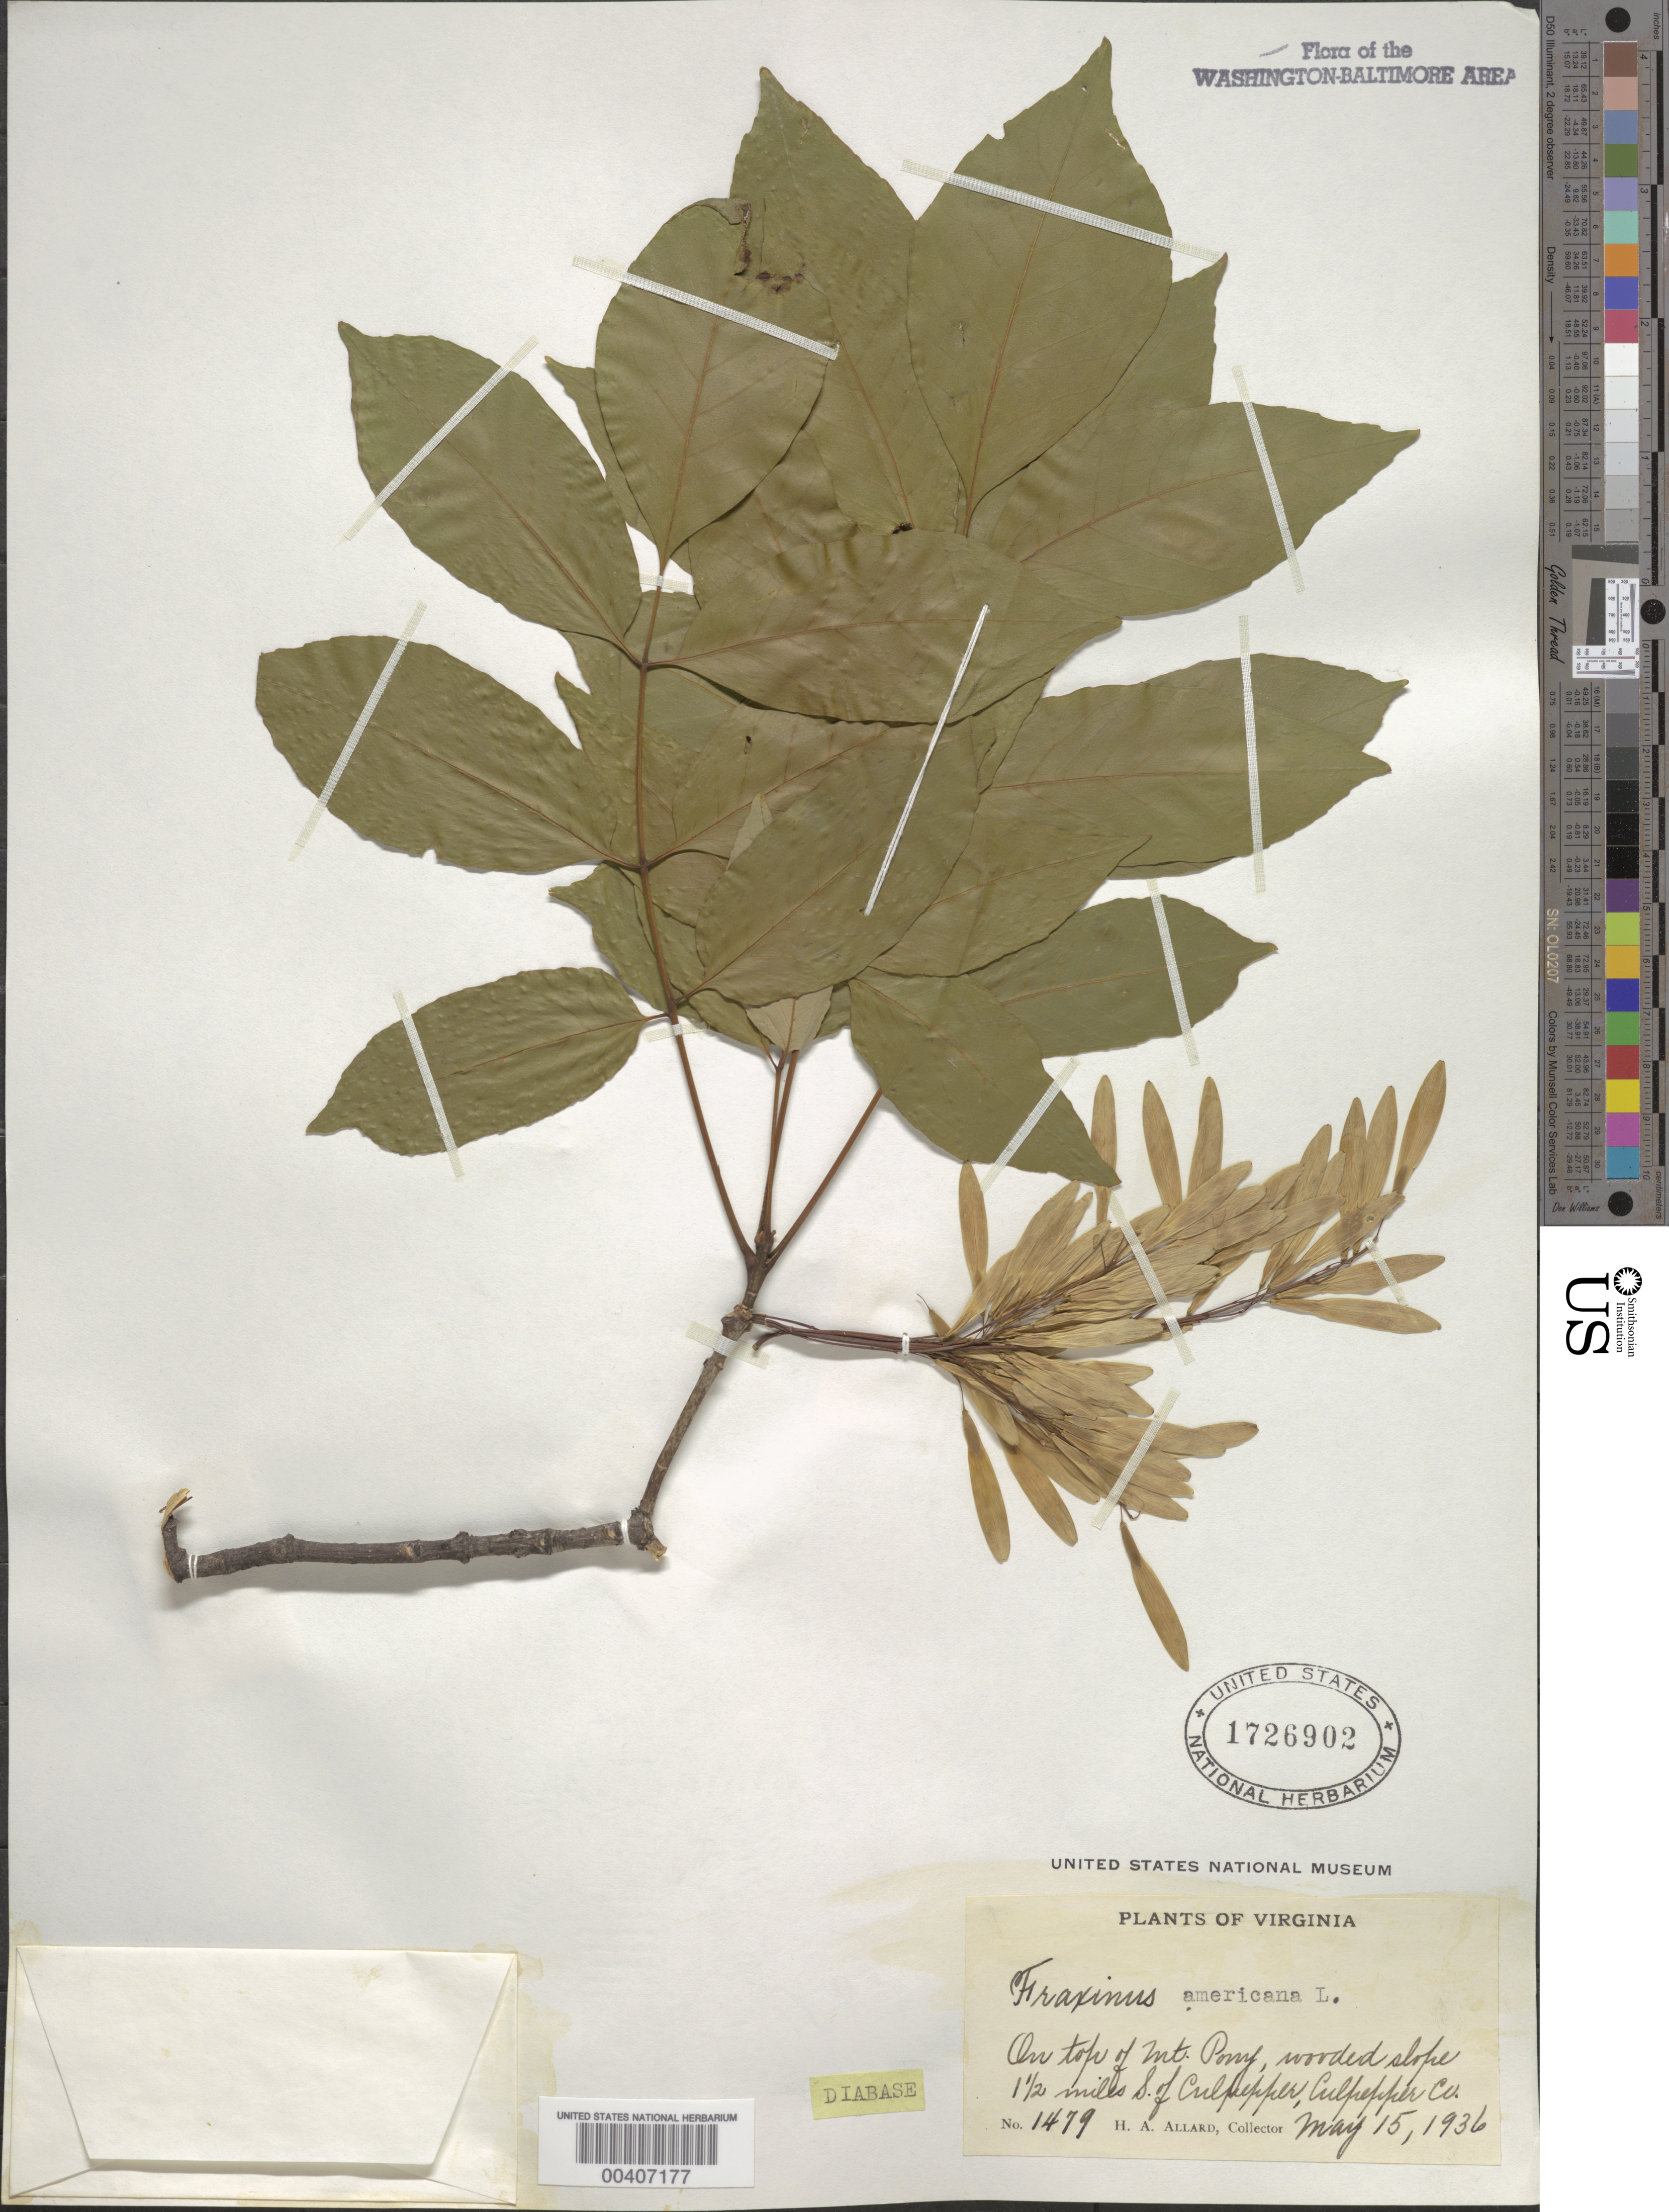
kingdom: Plantae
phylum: Tracheophyta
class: Magnoliopsida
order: Lamiales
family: Oleaceae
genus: Fraxinus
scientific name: Fraxinus americana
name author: L.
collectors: H. A. Allard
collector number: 1479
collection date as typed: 15 May 1936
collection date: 1936-05-15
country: United States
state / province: Virginia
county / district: Culpeper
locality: Mount Pony, south of Culpepper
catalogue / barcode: US 1726902